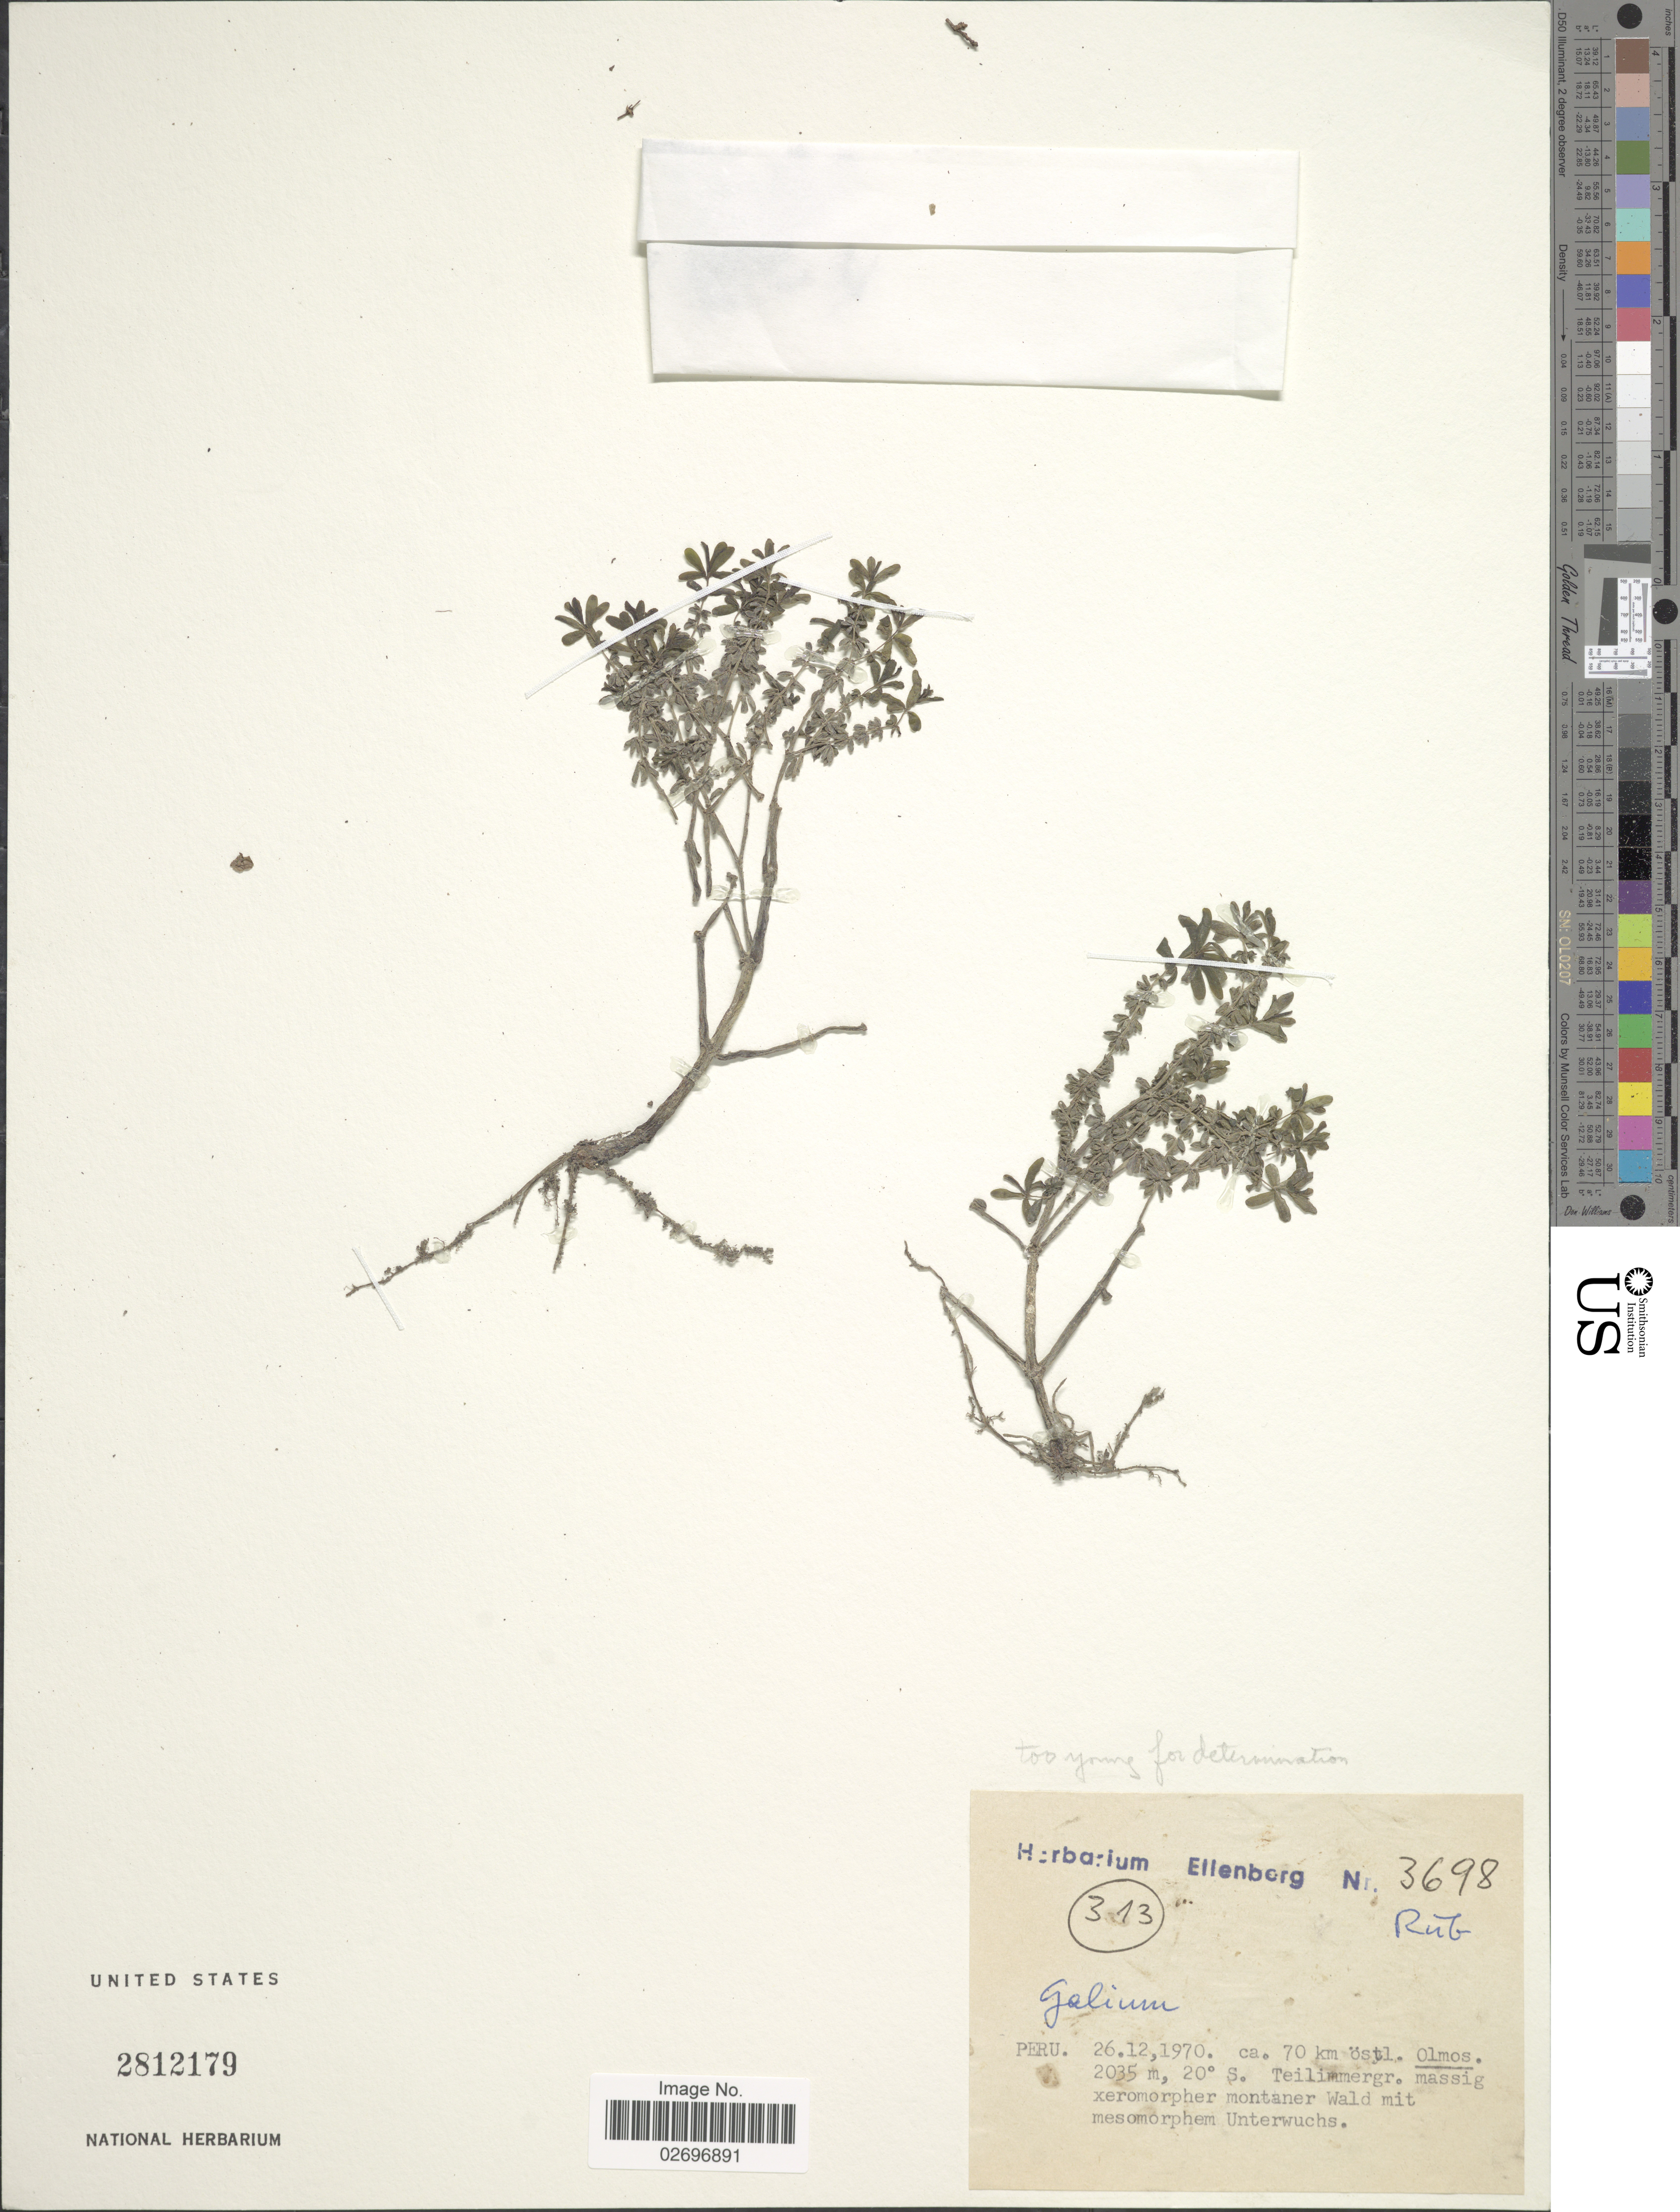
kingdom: Plantae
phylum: Tracheophyta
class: Magnoliopsida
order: Gentianales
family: Rubiaceae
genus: Galium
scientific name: Galium sp.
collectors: Ex herb. Ellenberg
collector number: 3698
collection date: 1970-12-26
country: Peru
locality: Ca. 70 km ostl, Olmos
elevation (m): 2035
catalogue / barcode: US 2812179